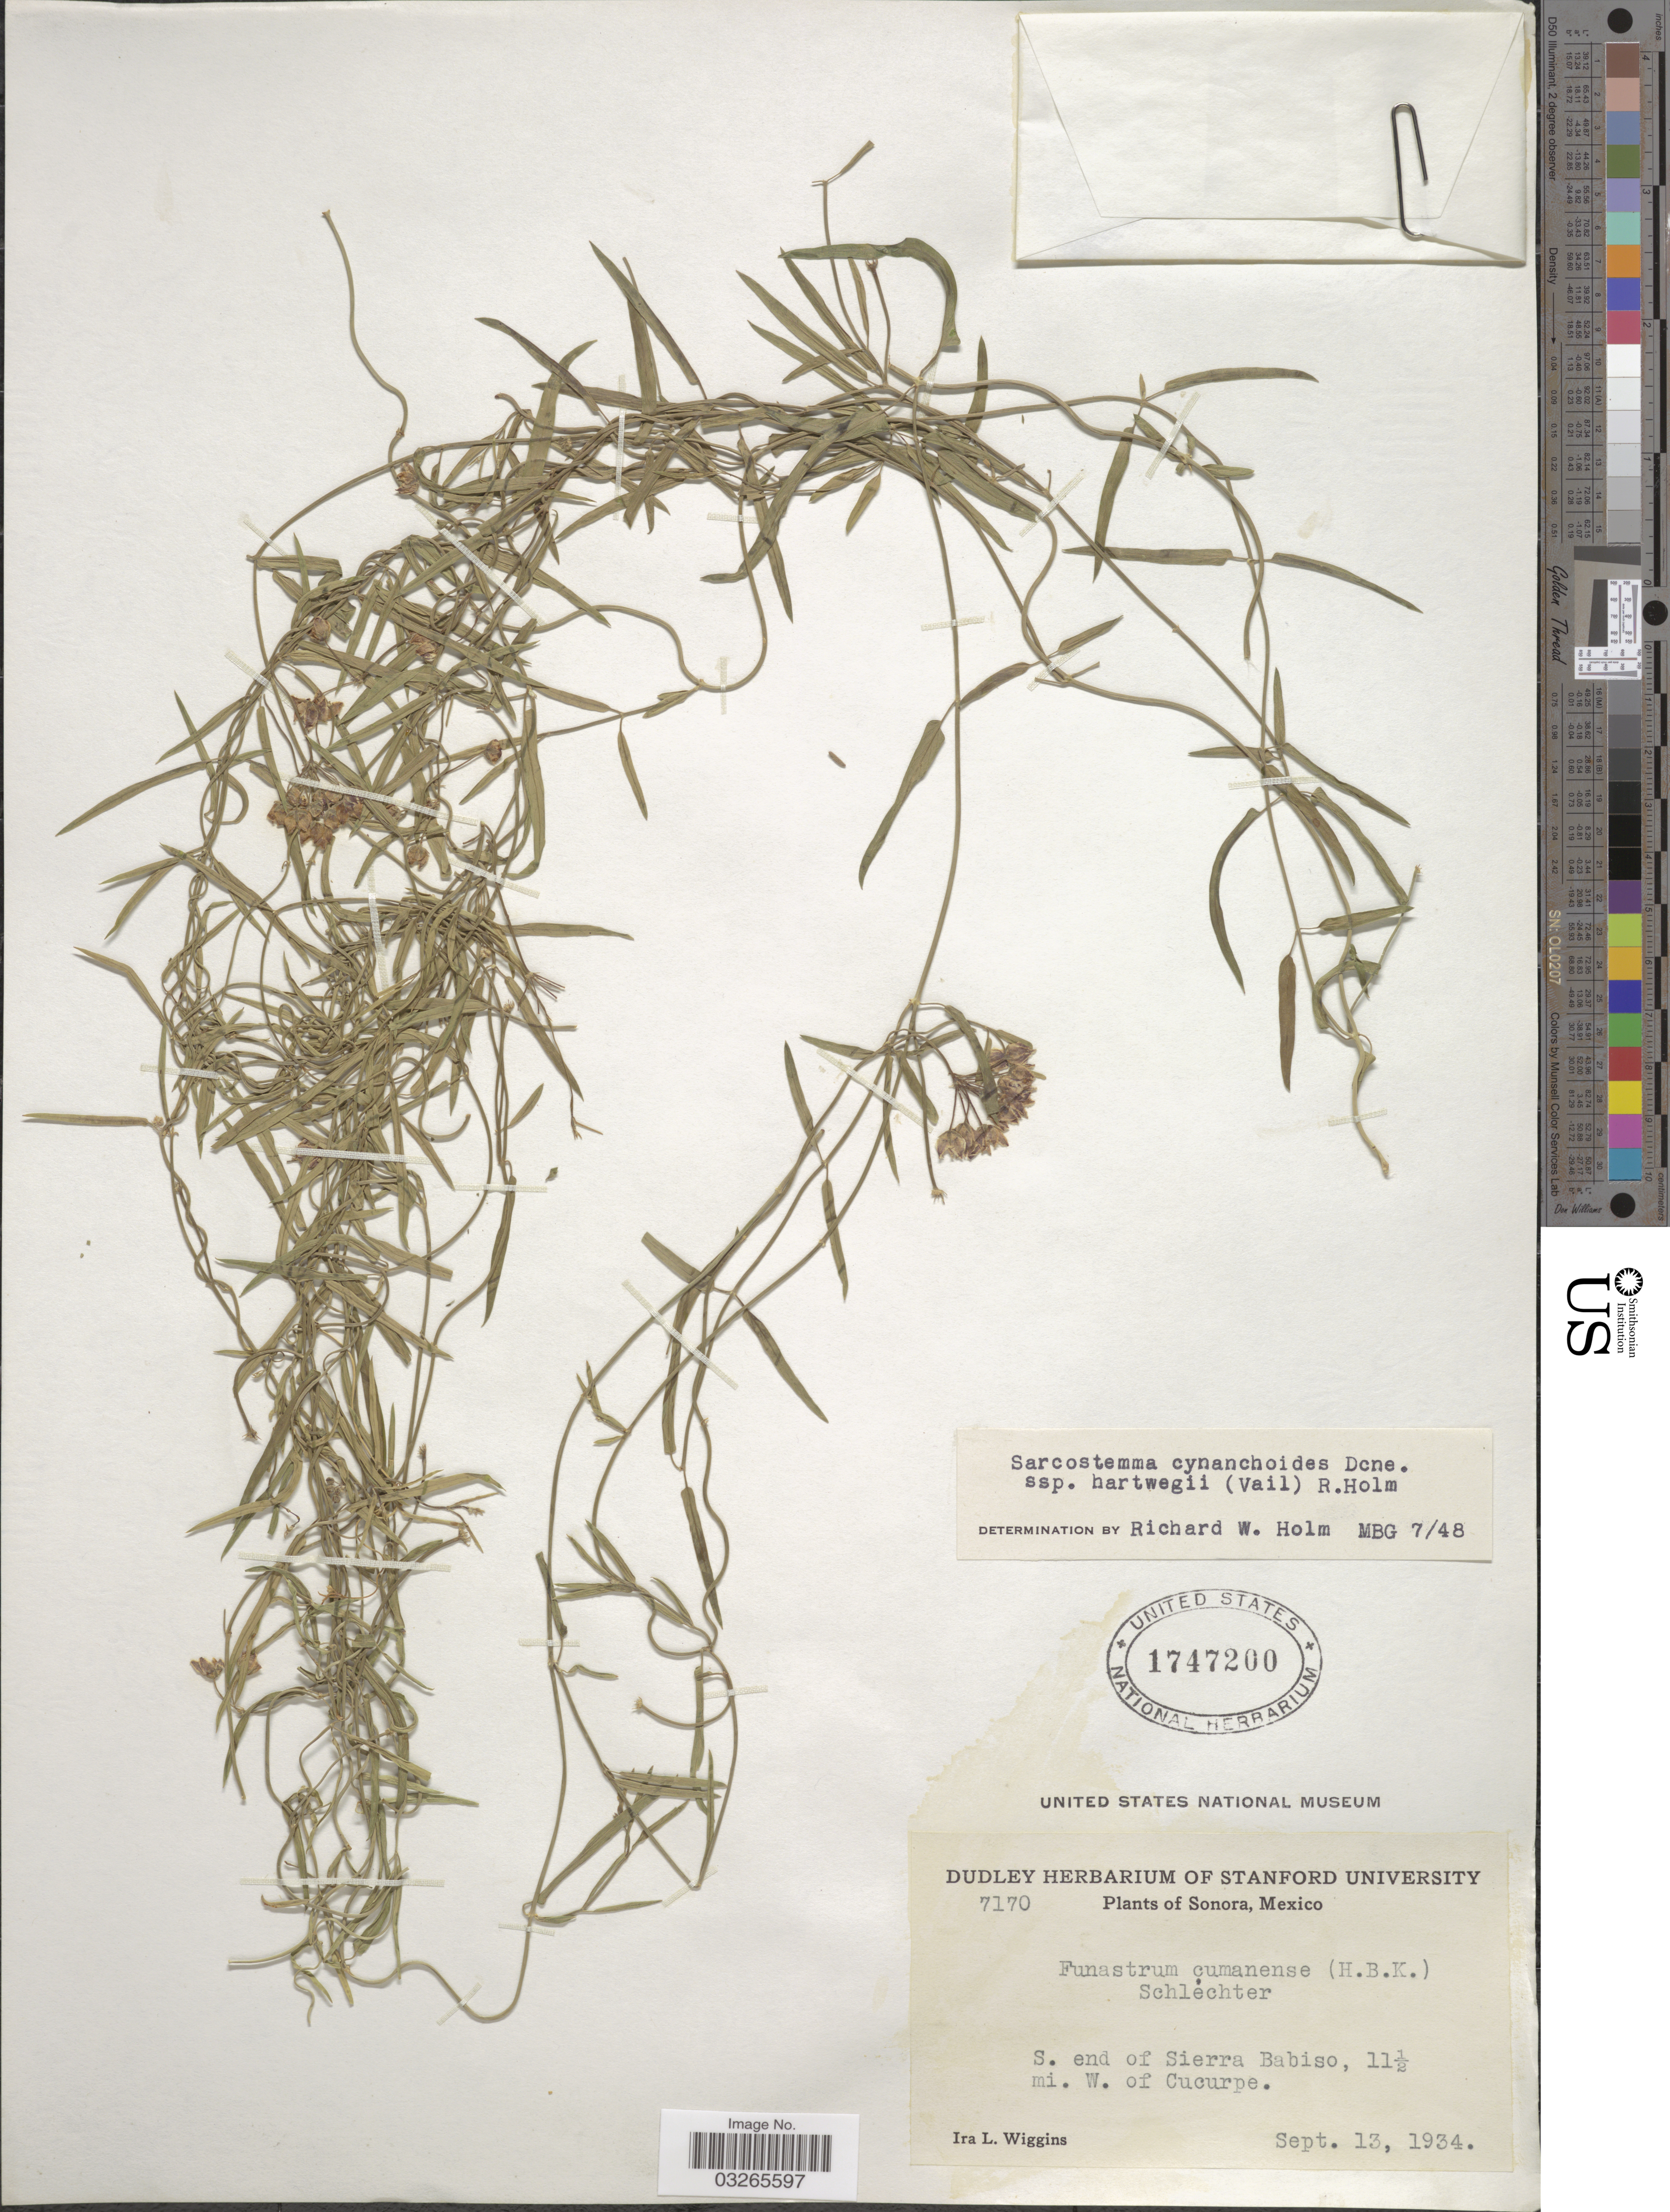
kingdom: Plantae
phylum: Tracheophyta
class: Magnoliopsida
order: Gentianales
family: Apocynaceae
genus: Sarcostemma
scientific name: Sarcostemma cynanchoides subsp. hartwegii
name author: (Vail) R.W. Holm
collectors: I. L. Wiggins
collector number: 7170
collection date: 1934-09-13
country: Mexico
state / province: Sonora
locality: S. end of Sierra Babiso, 11½ mi. W. of Cucurpe.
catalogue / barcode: US 1747200